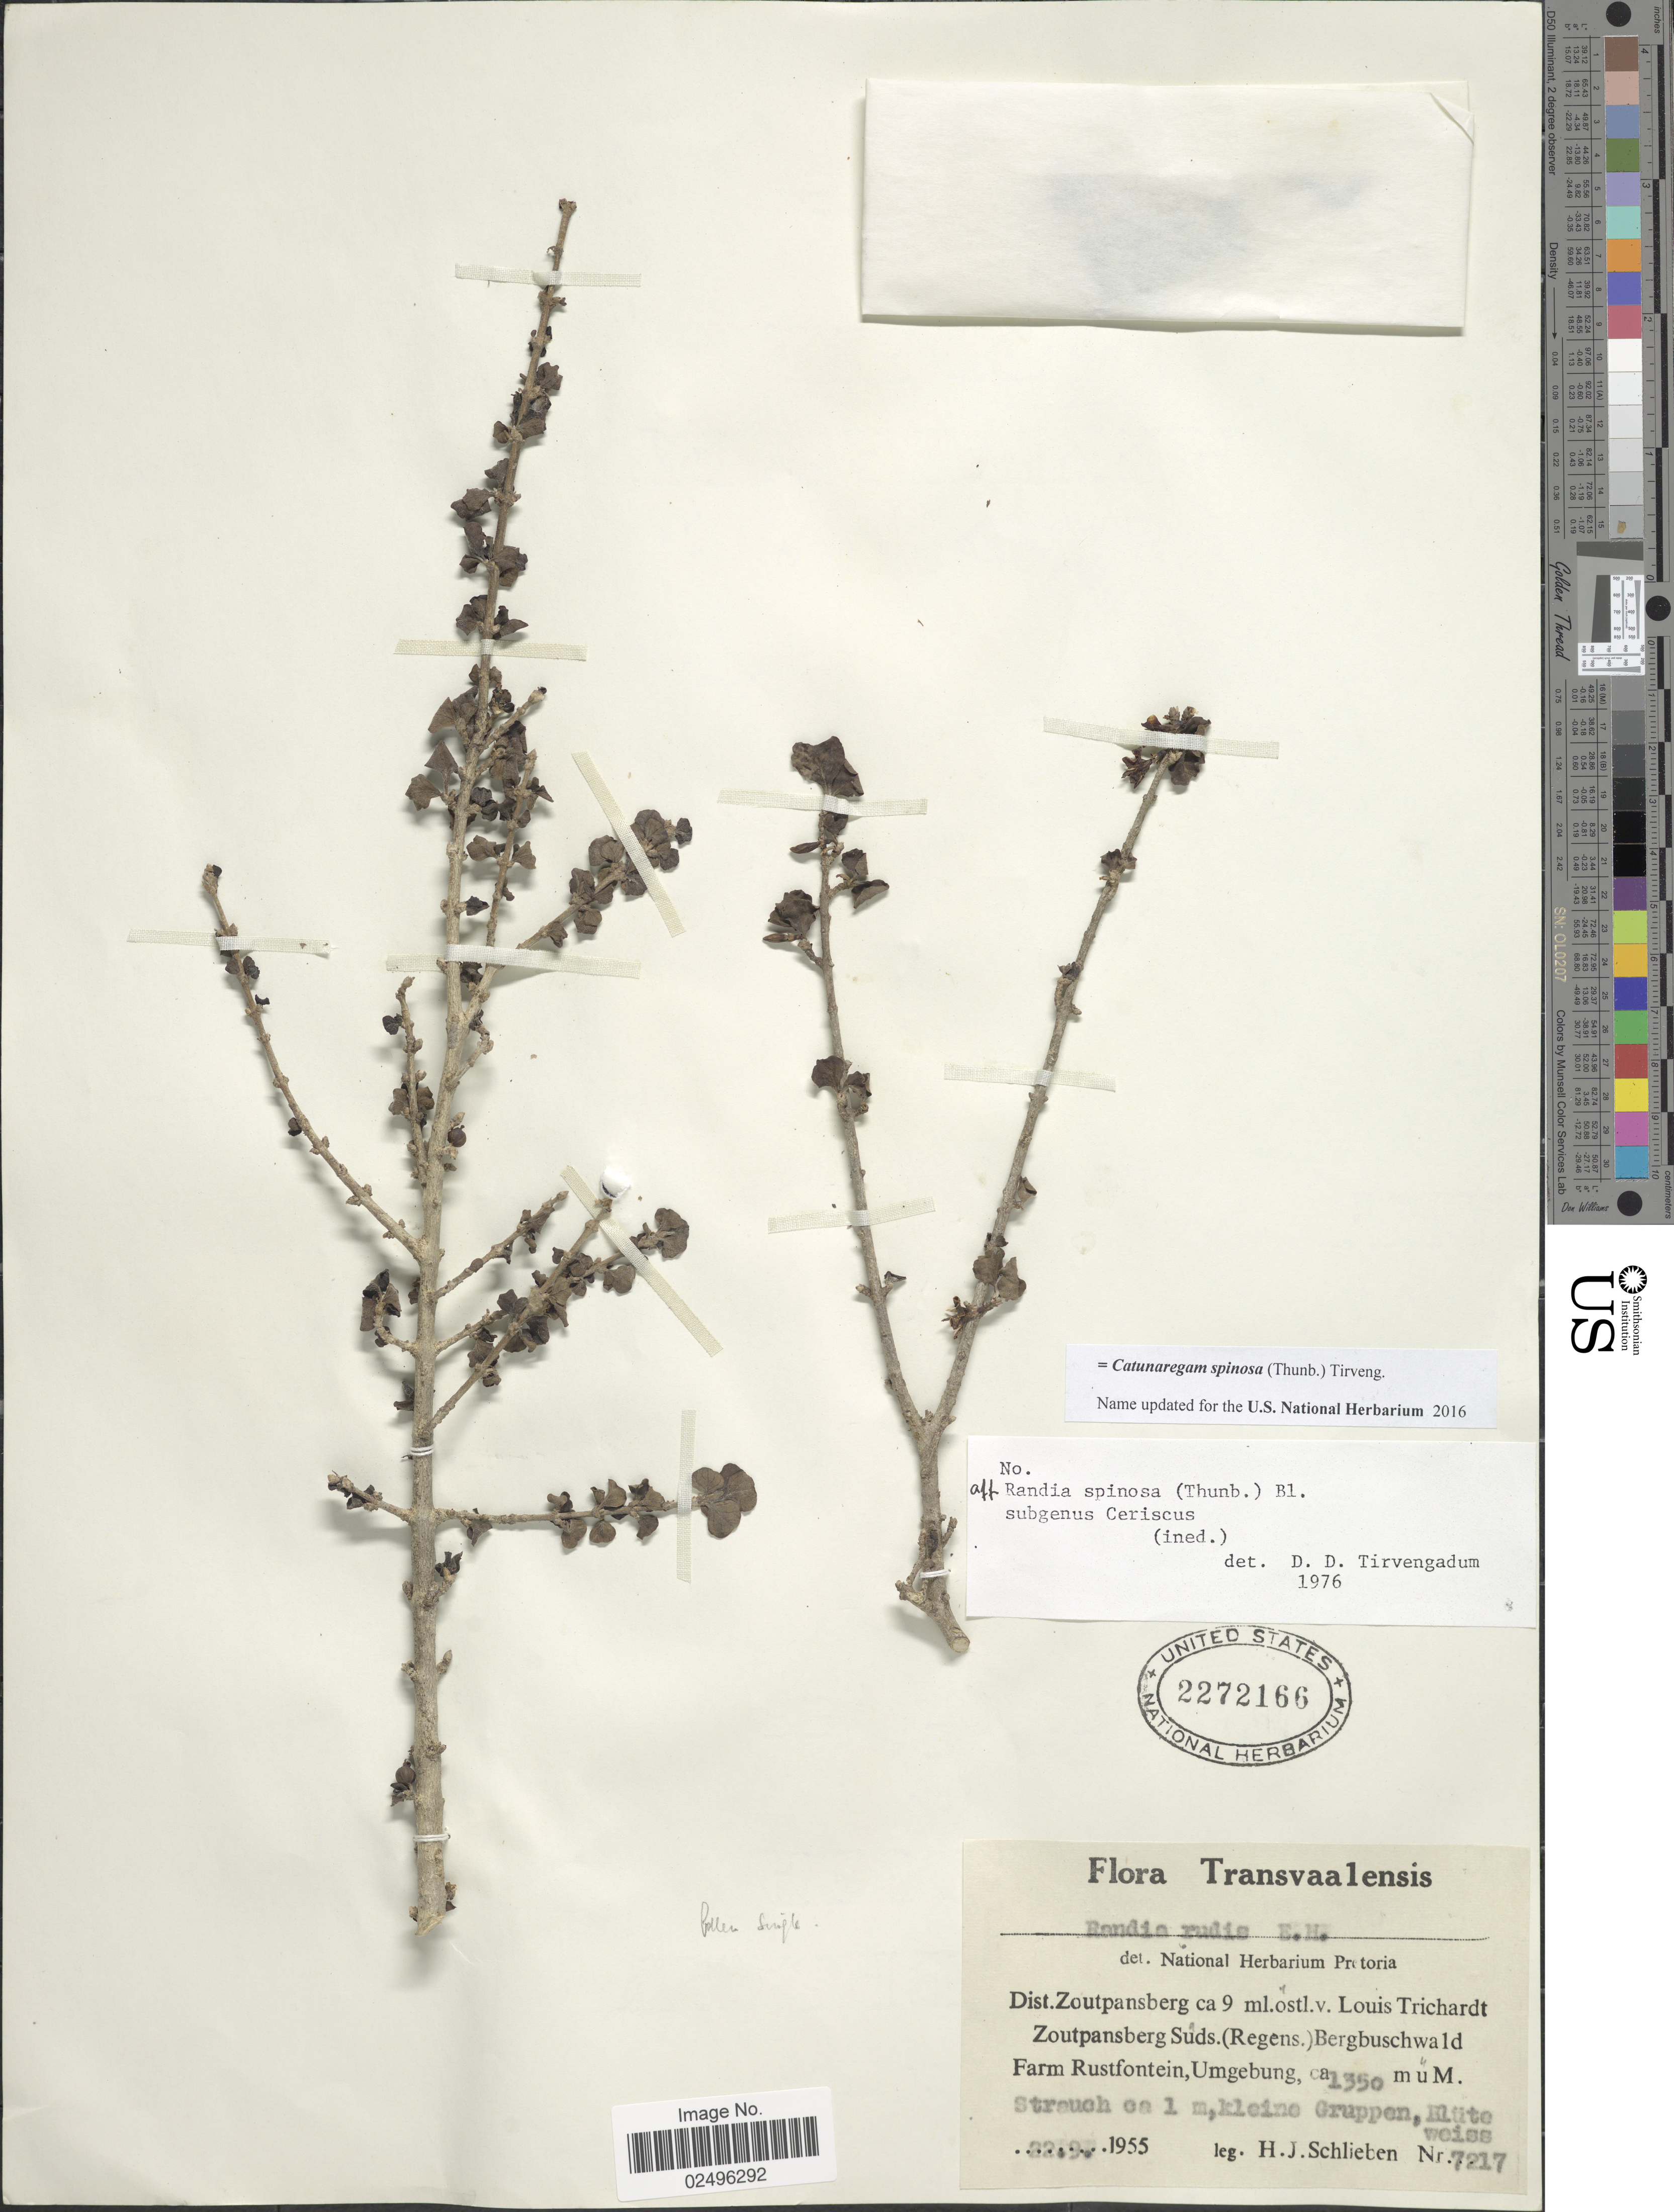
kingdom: Plantae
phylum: Tracheophyta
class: Magnoliopsida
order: Gentianales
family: Rubiaceae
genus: Catunaregam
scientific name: Catunaregam spinosa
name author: (Thunb.) Tirveng.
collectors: H. J. Schlieben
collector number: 7217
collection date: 1955-09-22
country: South Africa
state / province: Limpopo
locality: Transvaalensis. Dist.Zoytpansberg ca 9 ml.ostl. v. Louis Trichardt Ziutpansberg Suds. (Regens) Bergbuschwald Farm Rustfontein, Umgebung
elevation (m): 1350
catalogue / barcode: US 2272166